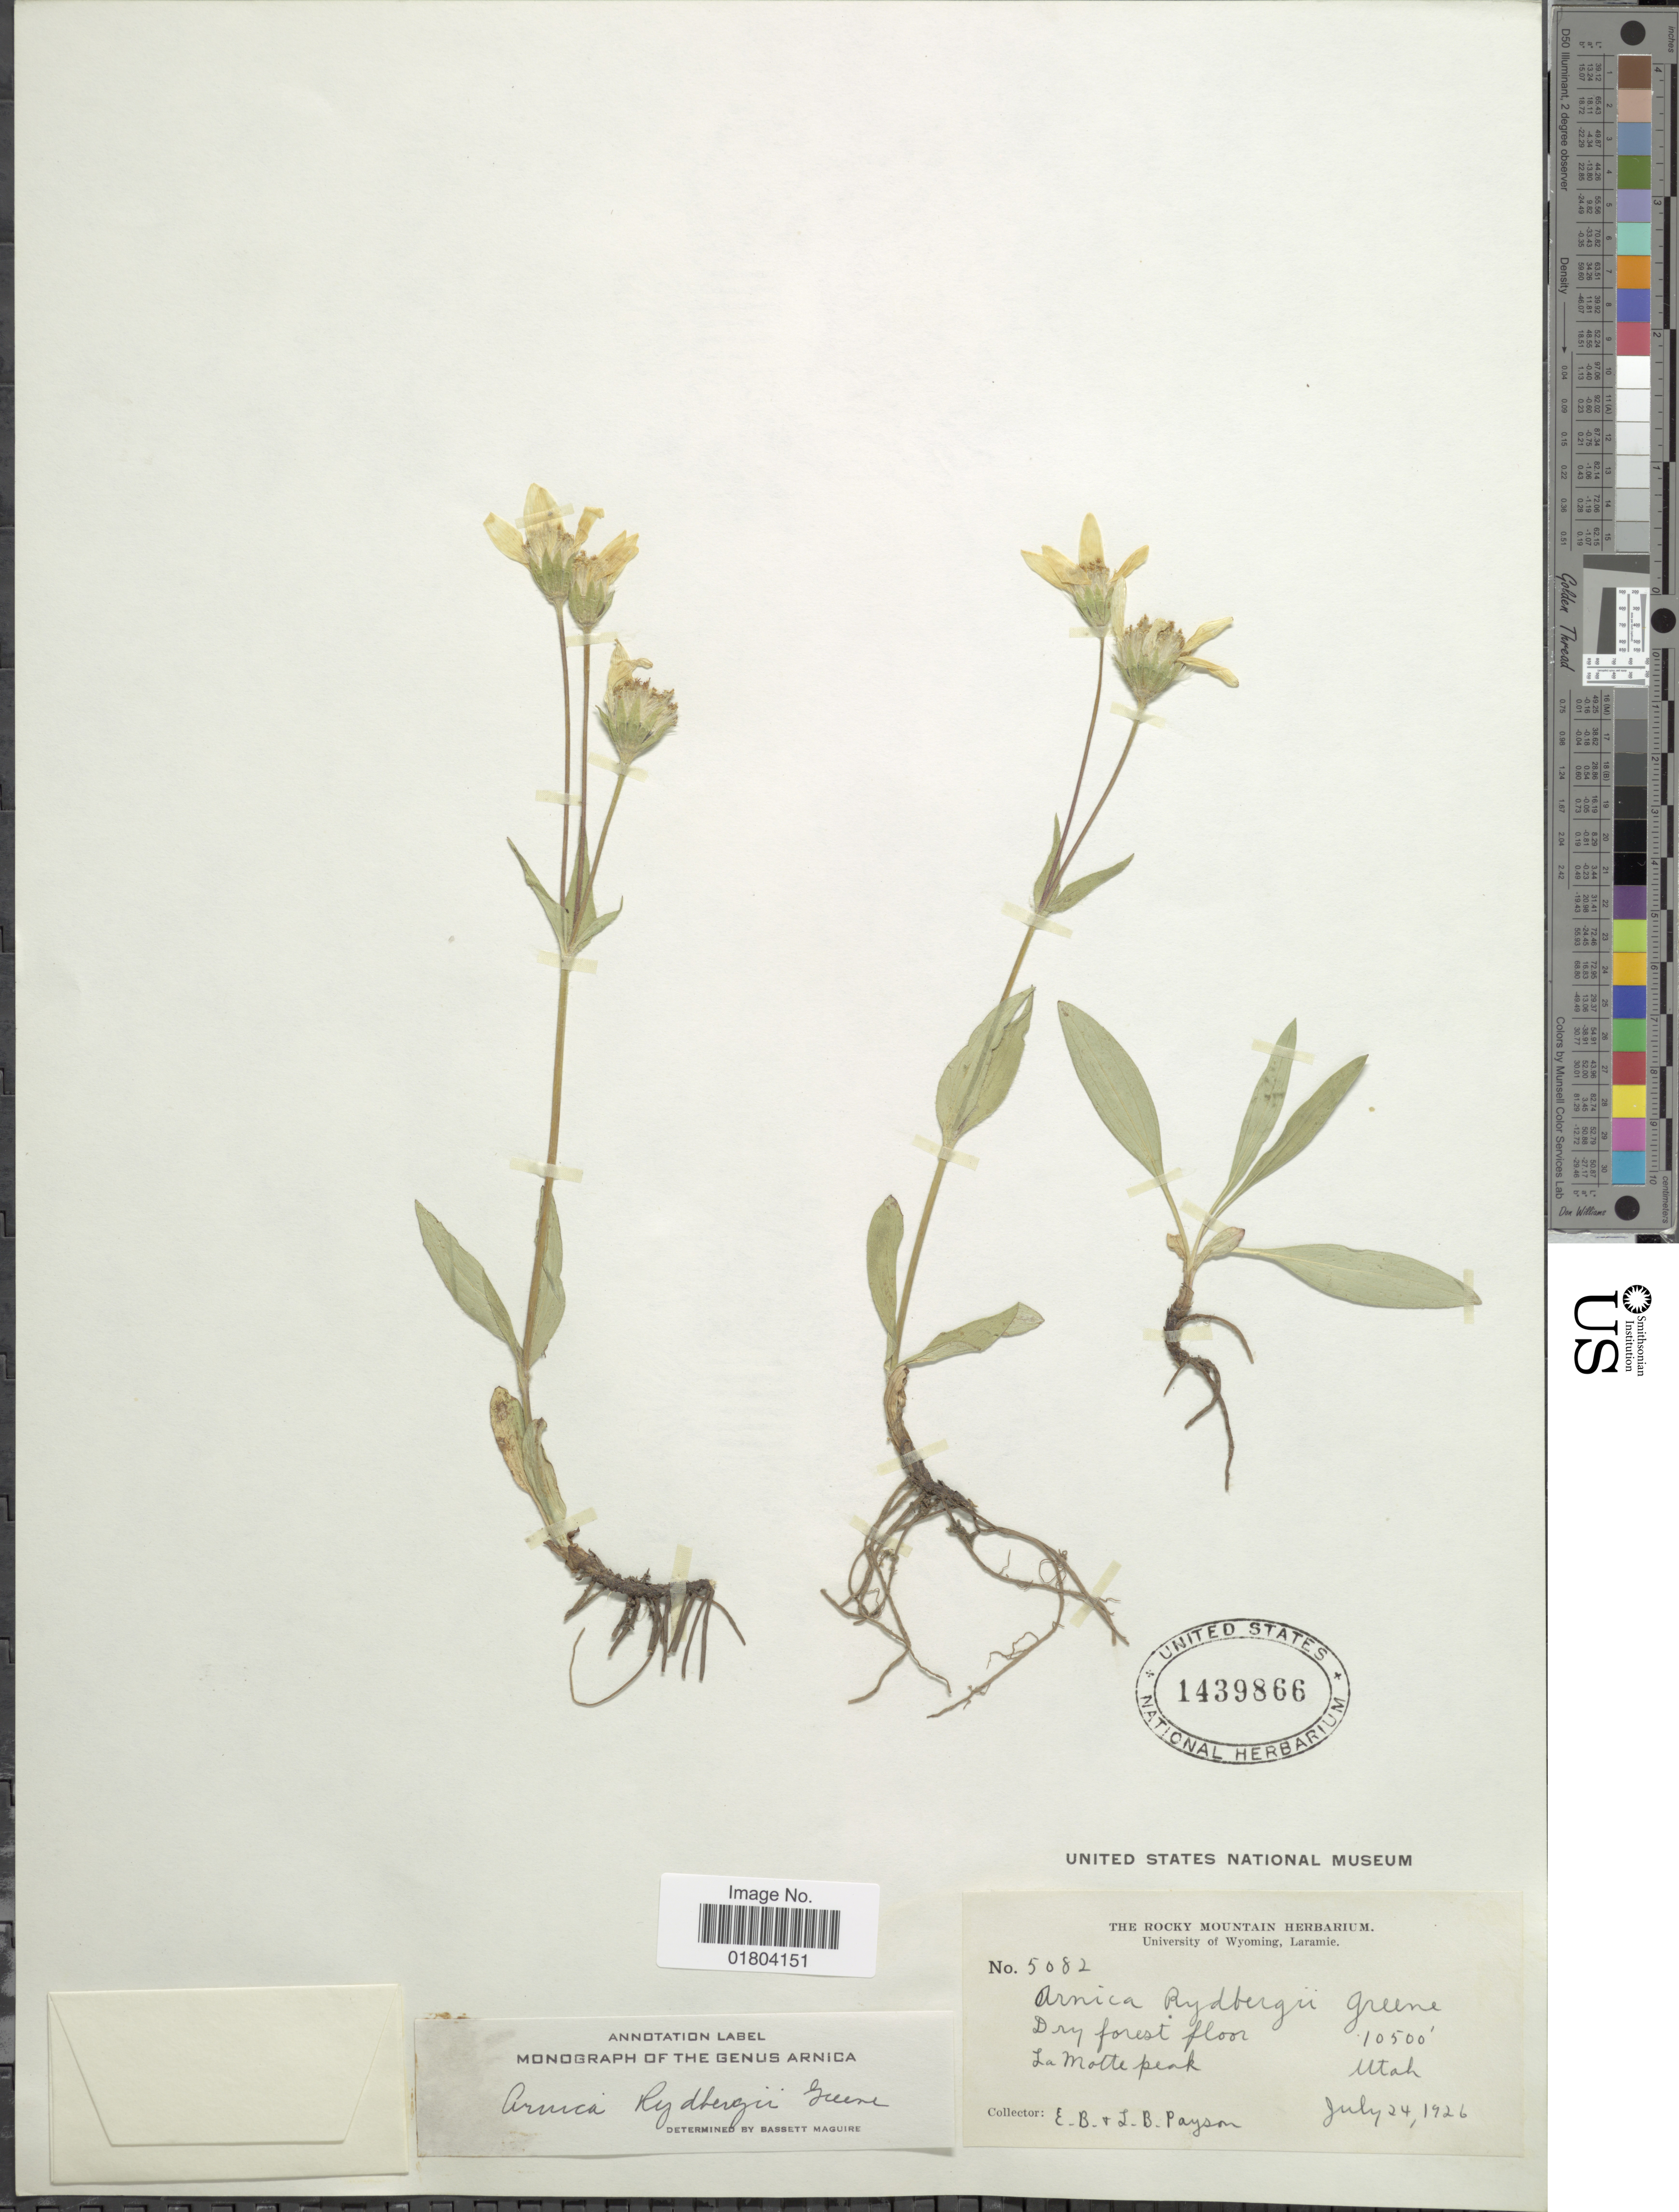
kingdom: Plantae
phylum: Tracheophyta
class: Magnoliopsida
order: Asterales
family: Asteraceae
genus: Arnica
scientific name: Arnica rydbergii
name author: Greene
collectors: E. B. Payson & L. Payson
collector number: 5082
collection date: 1926-07-24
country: United States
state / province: Utah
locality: Dry forest flor, La Motte peak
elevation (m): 3200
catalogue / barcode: US 1439866